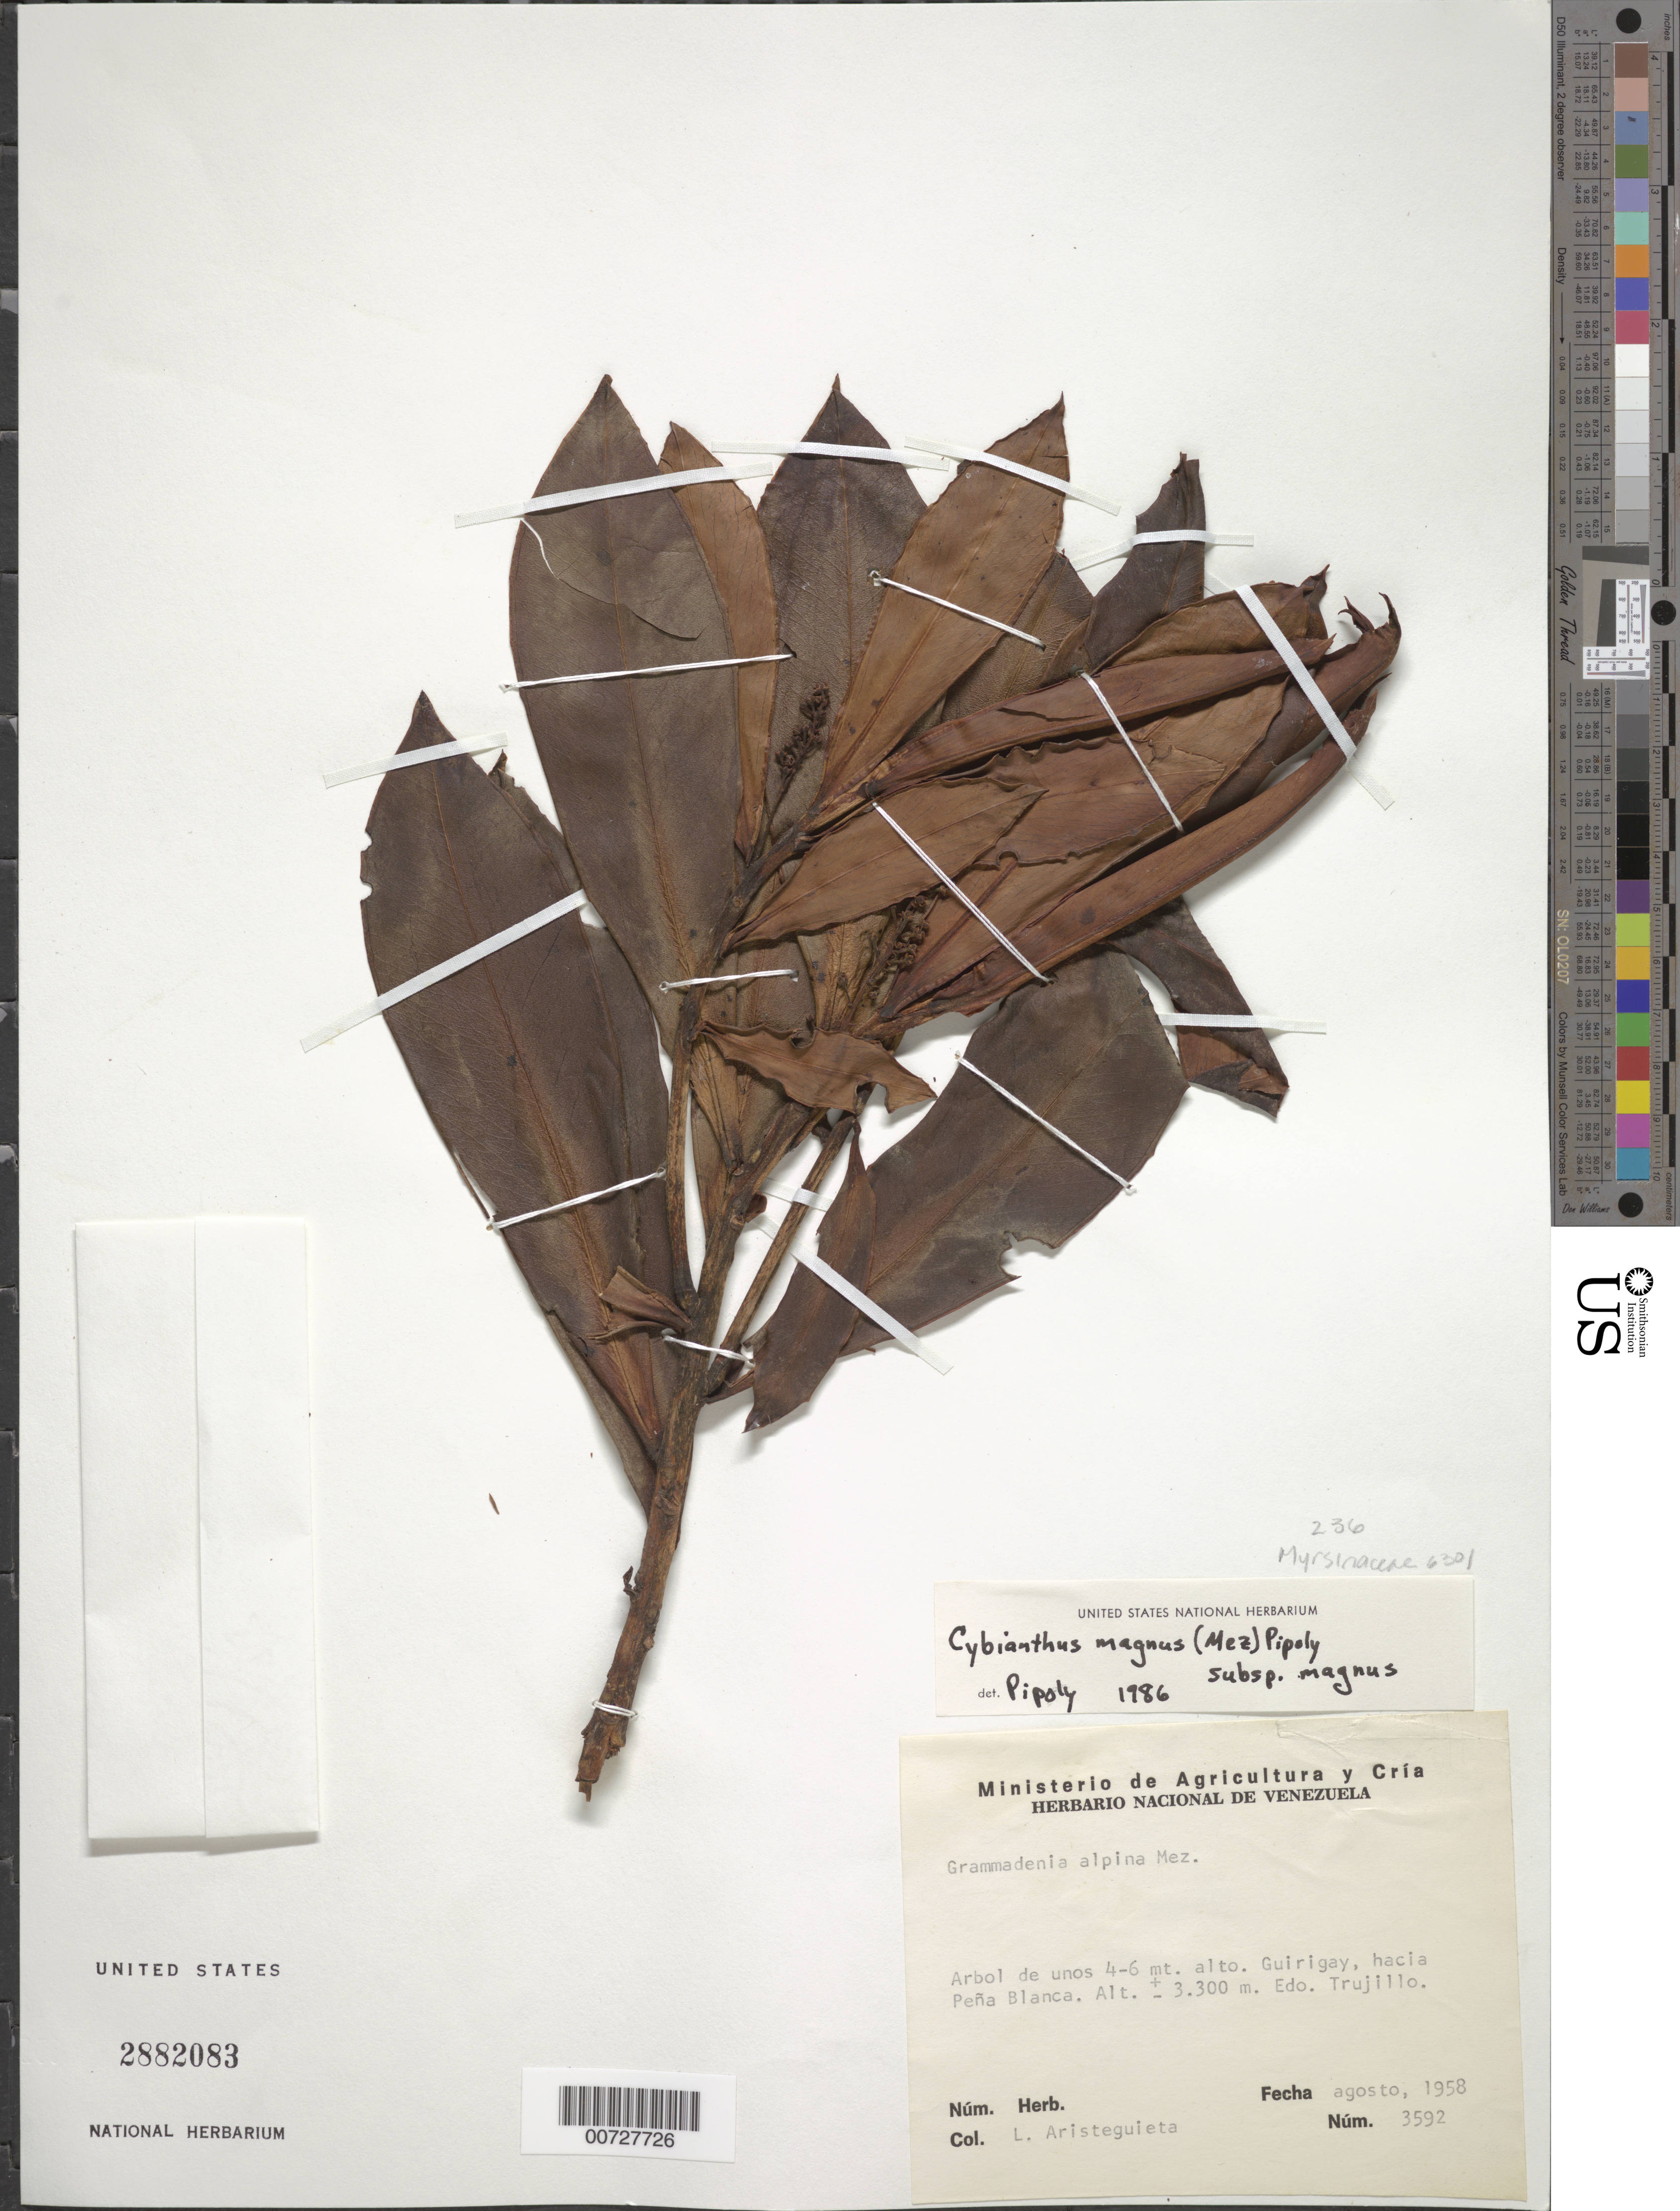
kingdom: Plantae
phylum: Tracheophyta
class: Magnoliopsida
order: Ericales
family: Primulaceae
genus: Cybianthus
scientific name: Cybianthus magnus subsp. magnus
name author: (Mez) Pipoly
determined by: Pipoly, J. J., III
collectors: L. Aristeguieta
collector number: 3592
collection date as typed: Aug 1958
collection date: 1958-08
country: Venezuela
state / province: Trujillo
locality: Guirigay, hacia Peña Blanca.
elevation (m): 3300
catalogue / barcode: US 2882083